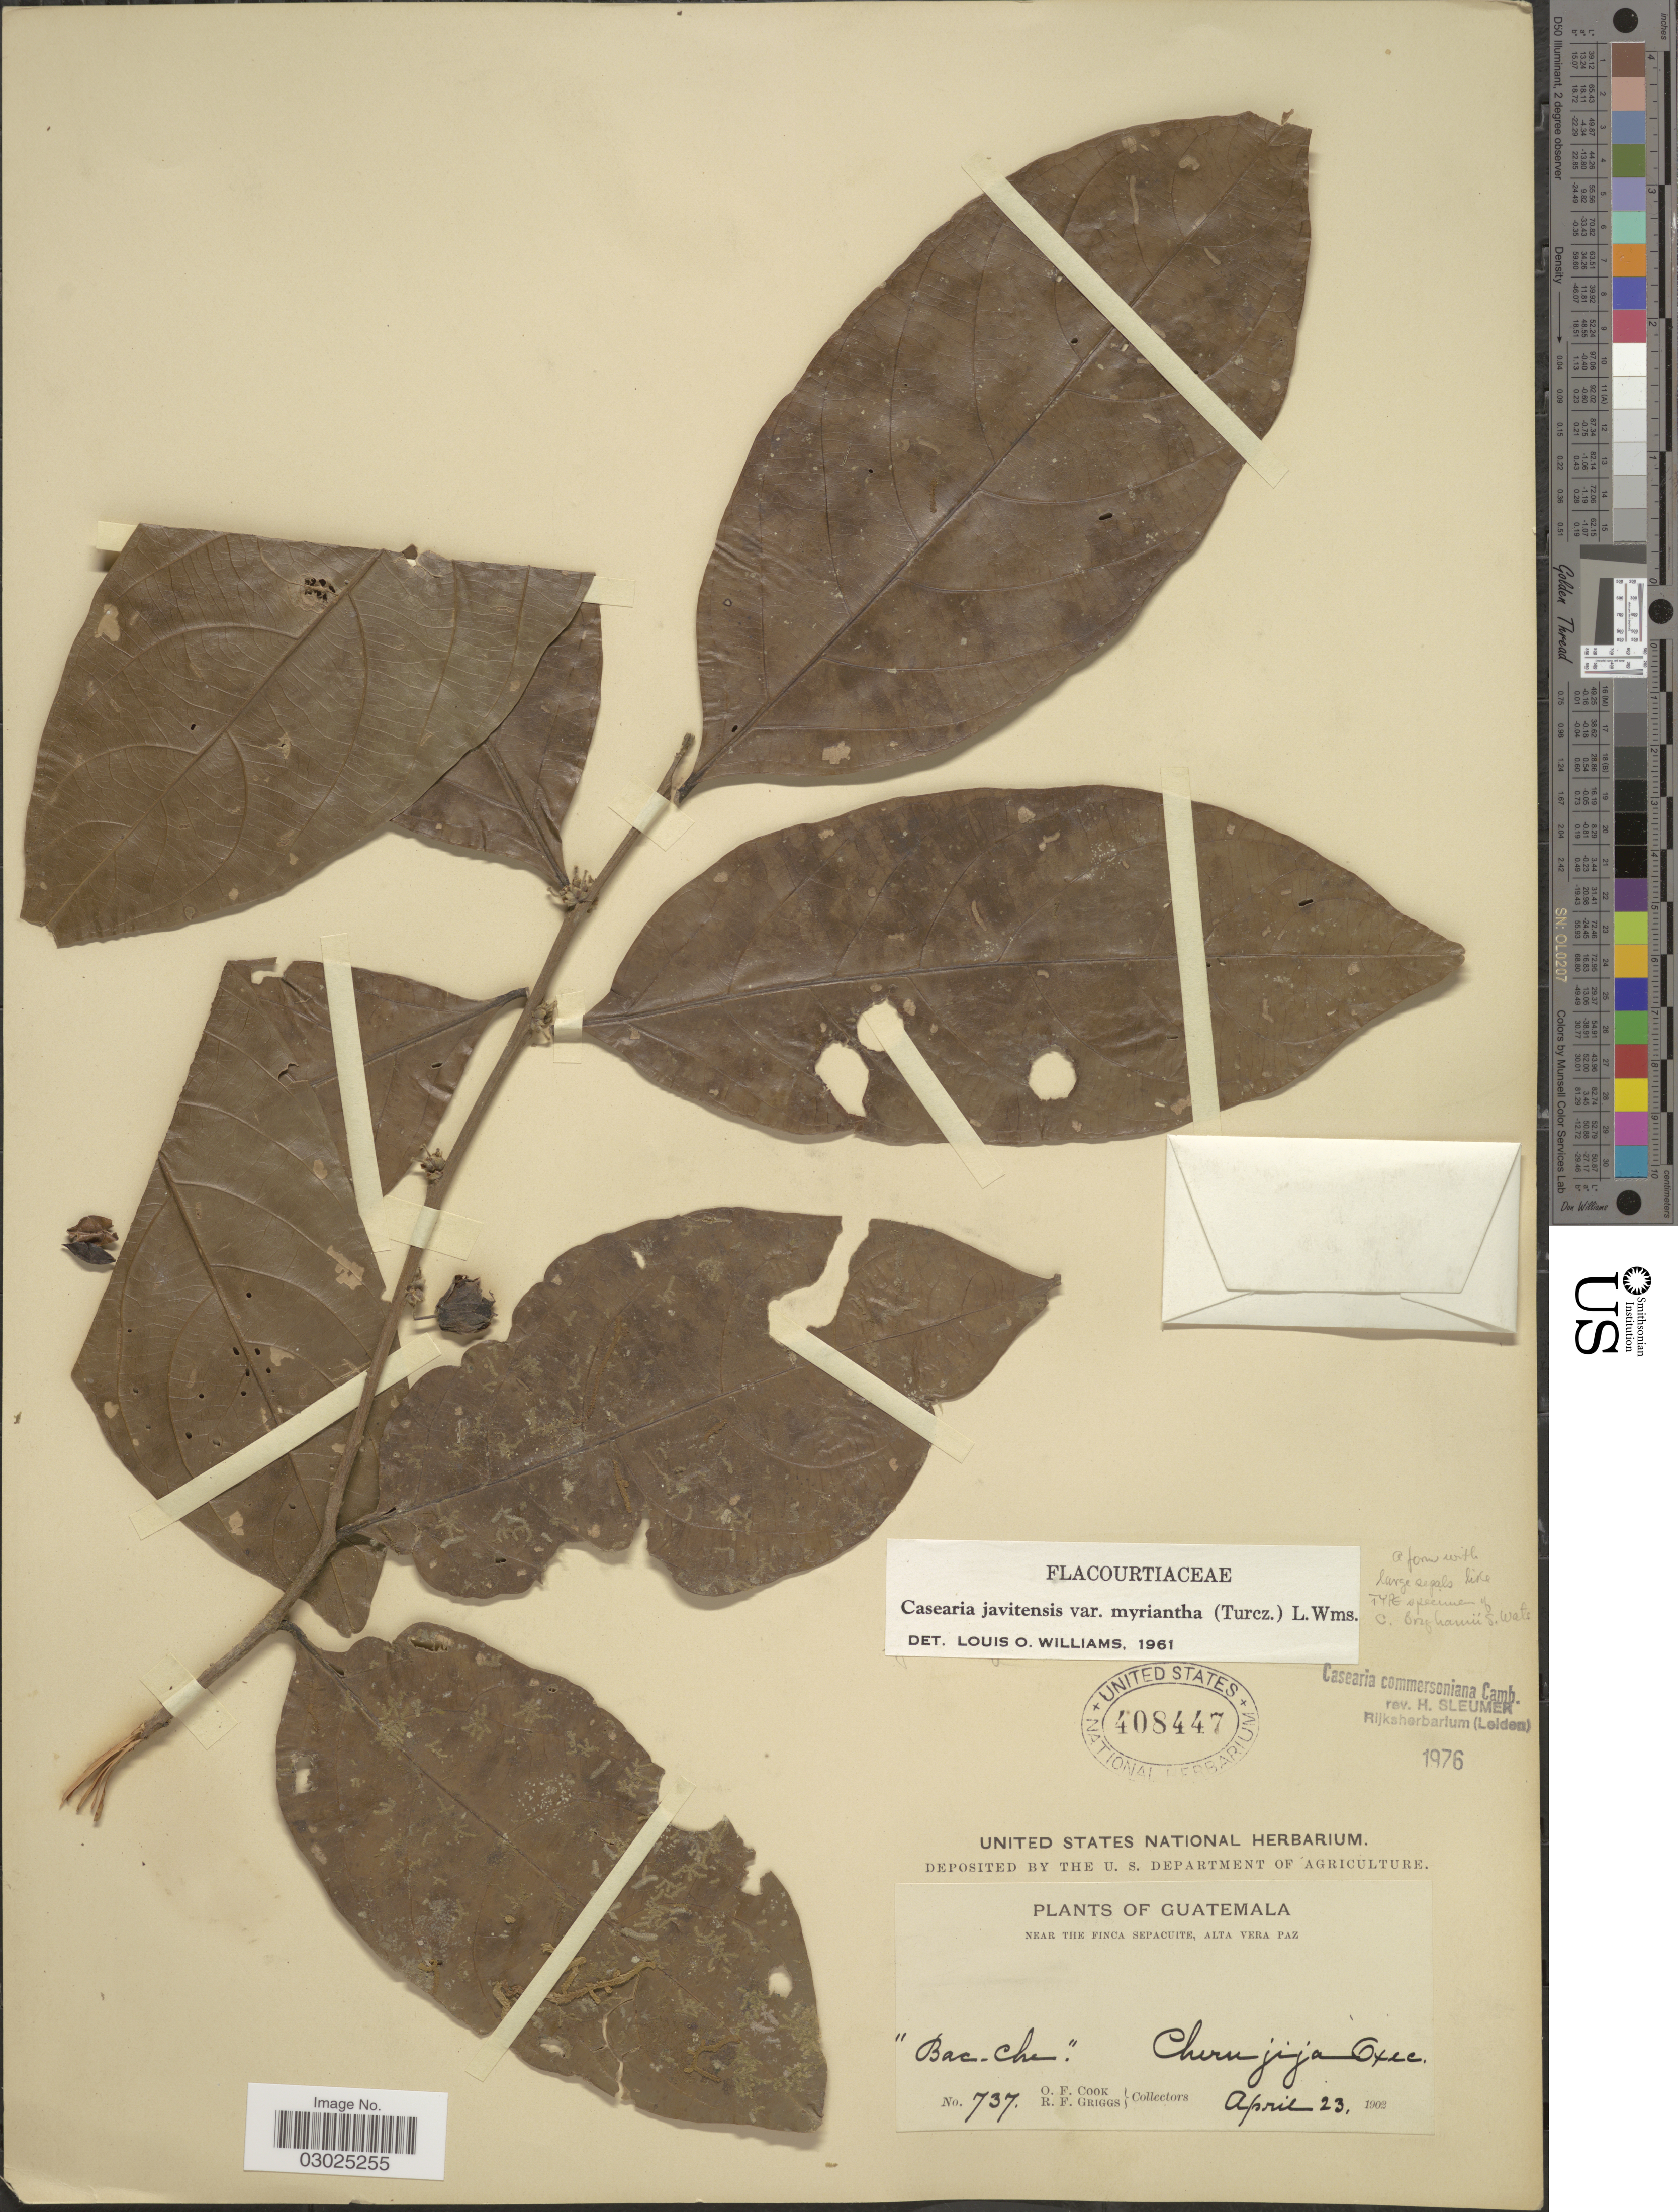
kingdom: Plantae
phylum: Tracheophyta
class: Magnoliopsida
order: Malpighiales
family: Salicaceae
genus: Piparea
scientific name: Piparea dentata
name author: Aubl.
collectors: O. F. Cook & R. F. Griggs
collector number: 737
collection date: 1902-04-23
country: Guatemala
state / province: Alta Verapaz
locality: Near the Finca Sepacuite. Cherujija Oxec.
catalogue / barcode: US 408447